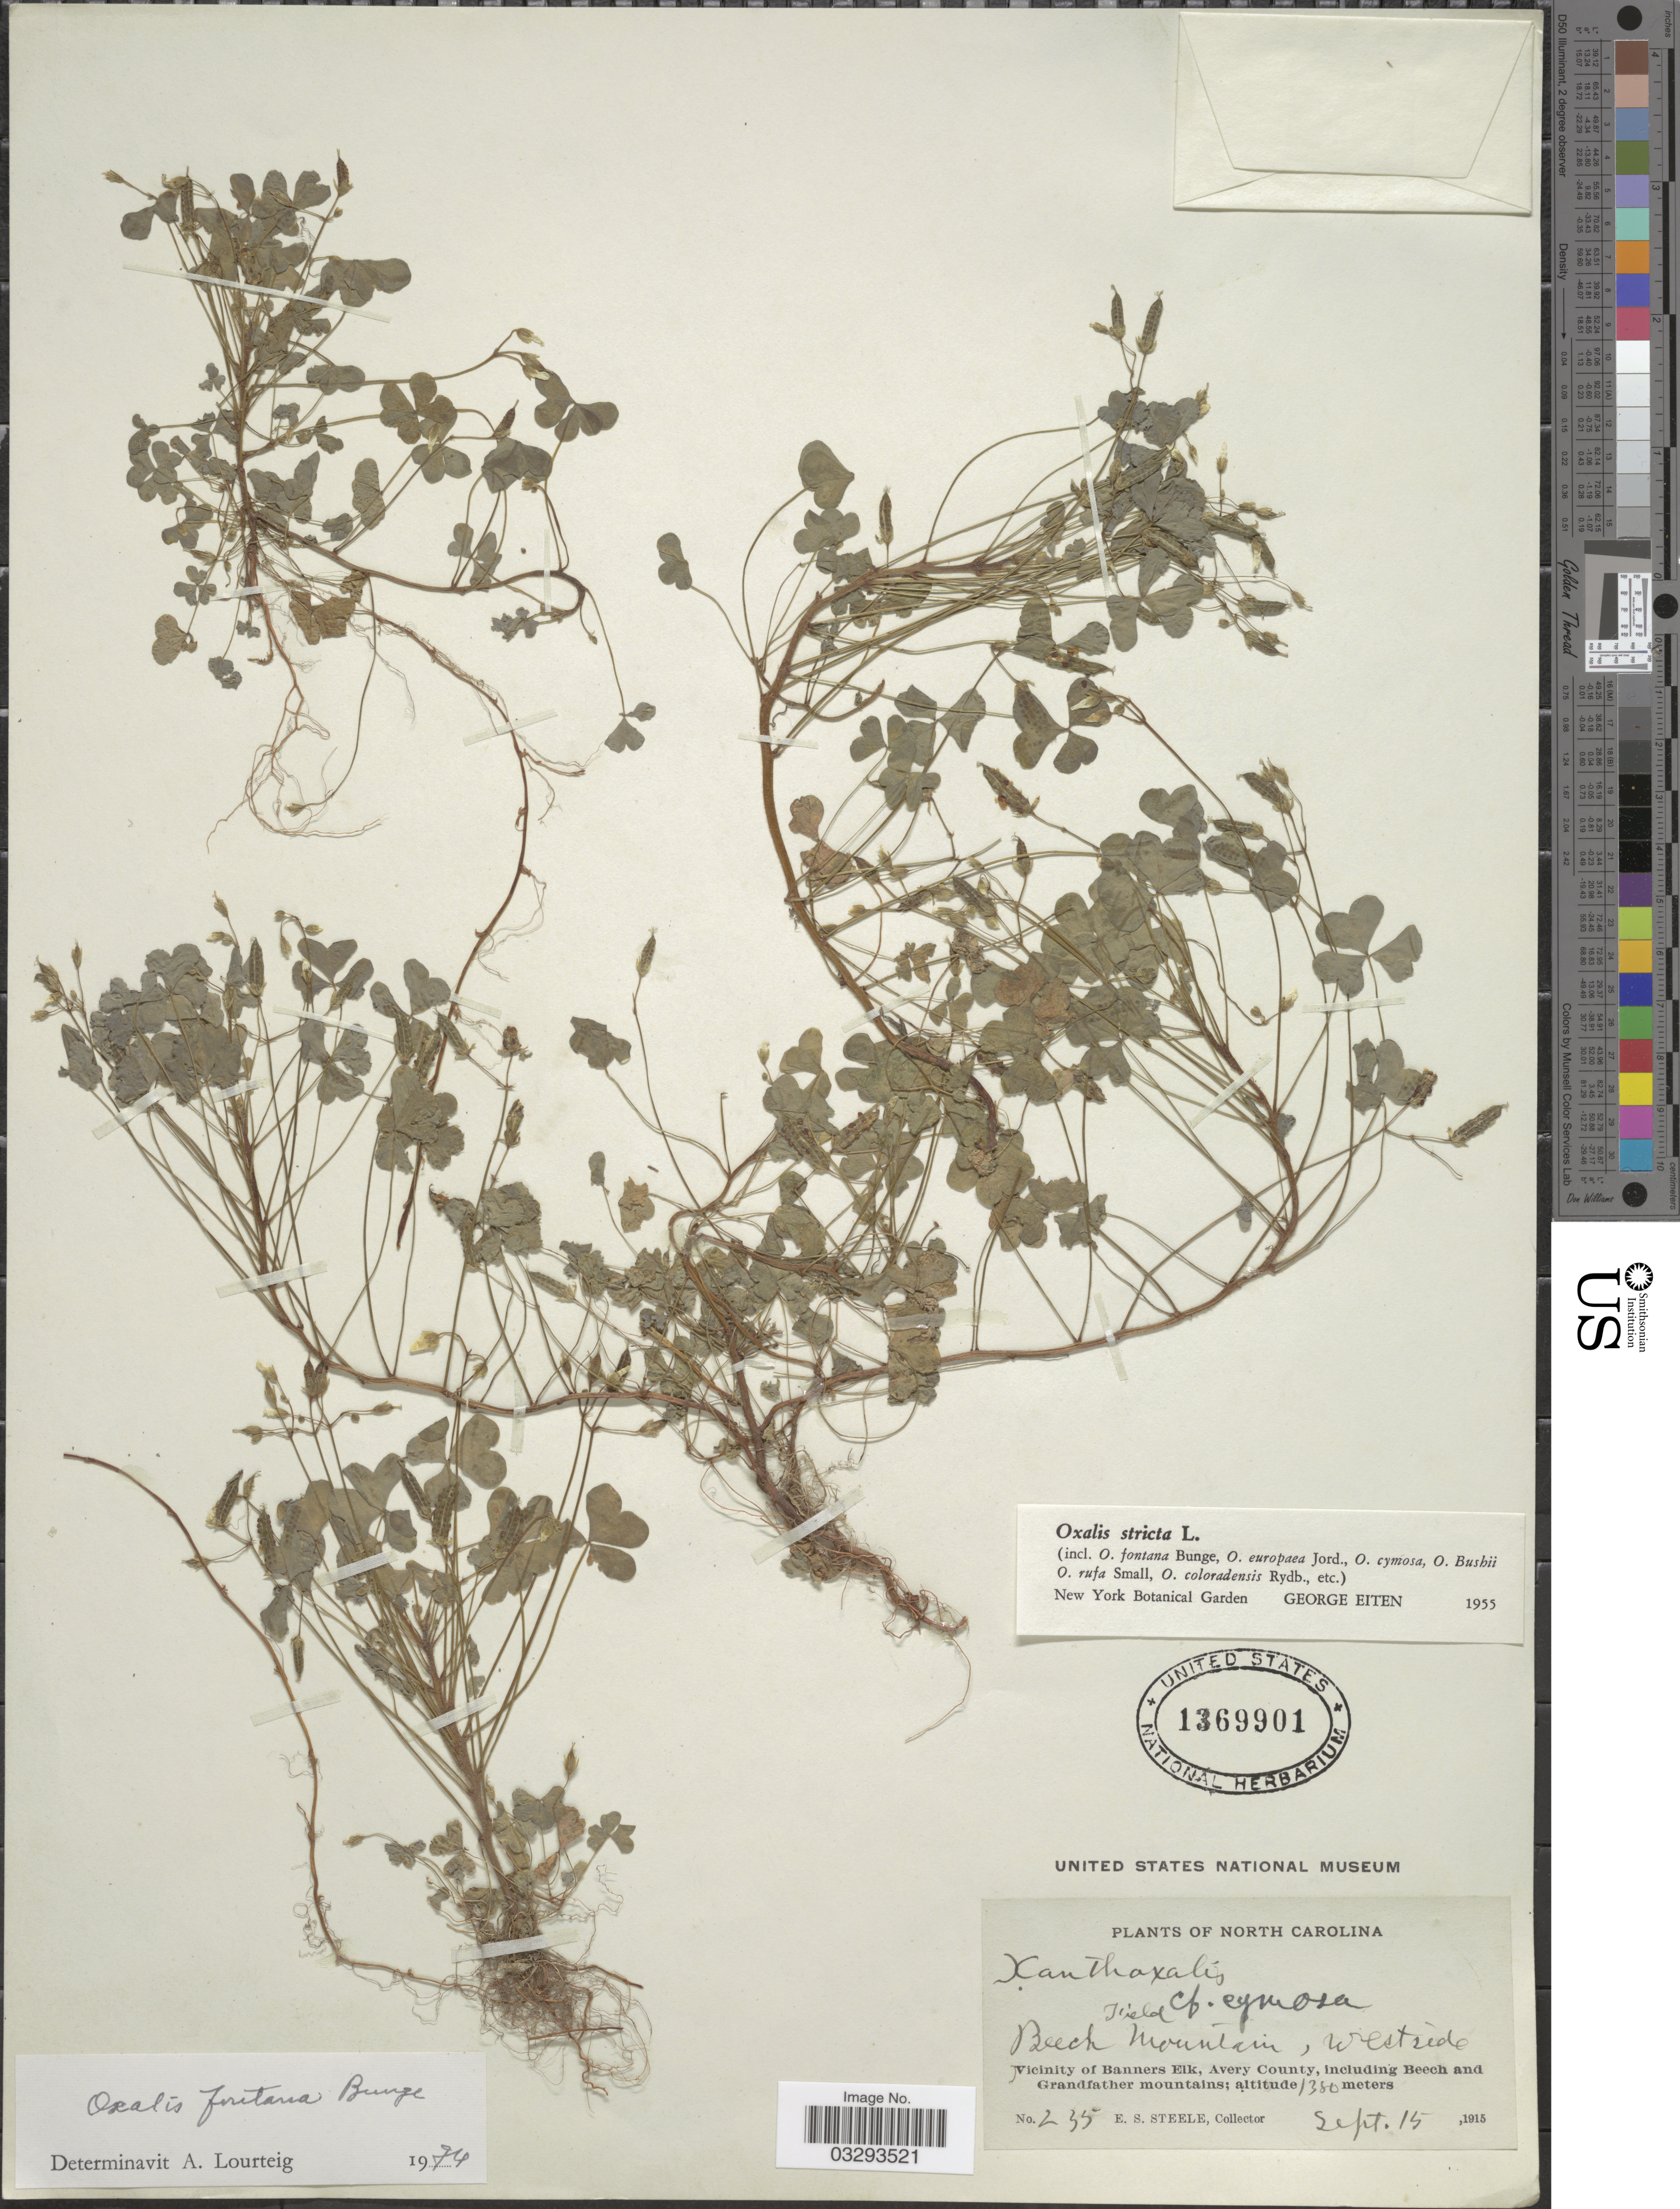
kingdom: Plantae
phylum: Tracheophyta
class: Magnoliopsida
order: Oxalidales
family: Oxalidaceae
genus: Oxalis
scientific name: Oxalis fontana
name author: Bunge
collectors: E. Steele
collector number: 235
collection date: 1915-09-15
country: United States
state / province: North Carolina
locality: Beech Mountain, westside. Vicinity of Banners Elk, Avery County, including Beech and Grandfather mountains.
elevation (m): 1380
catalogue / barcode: US 1369901